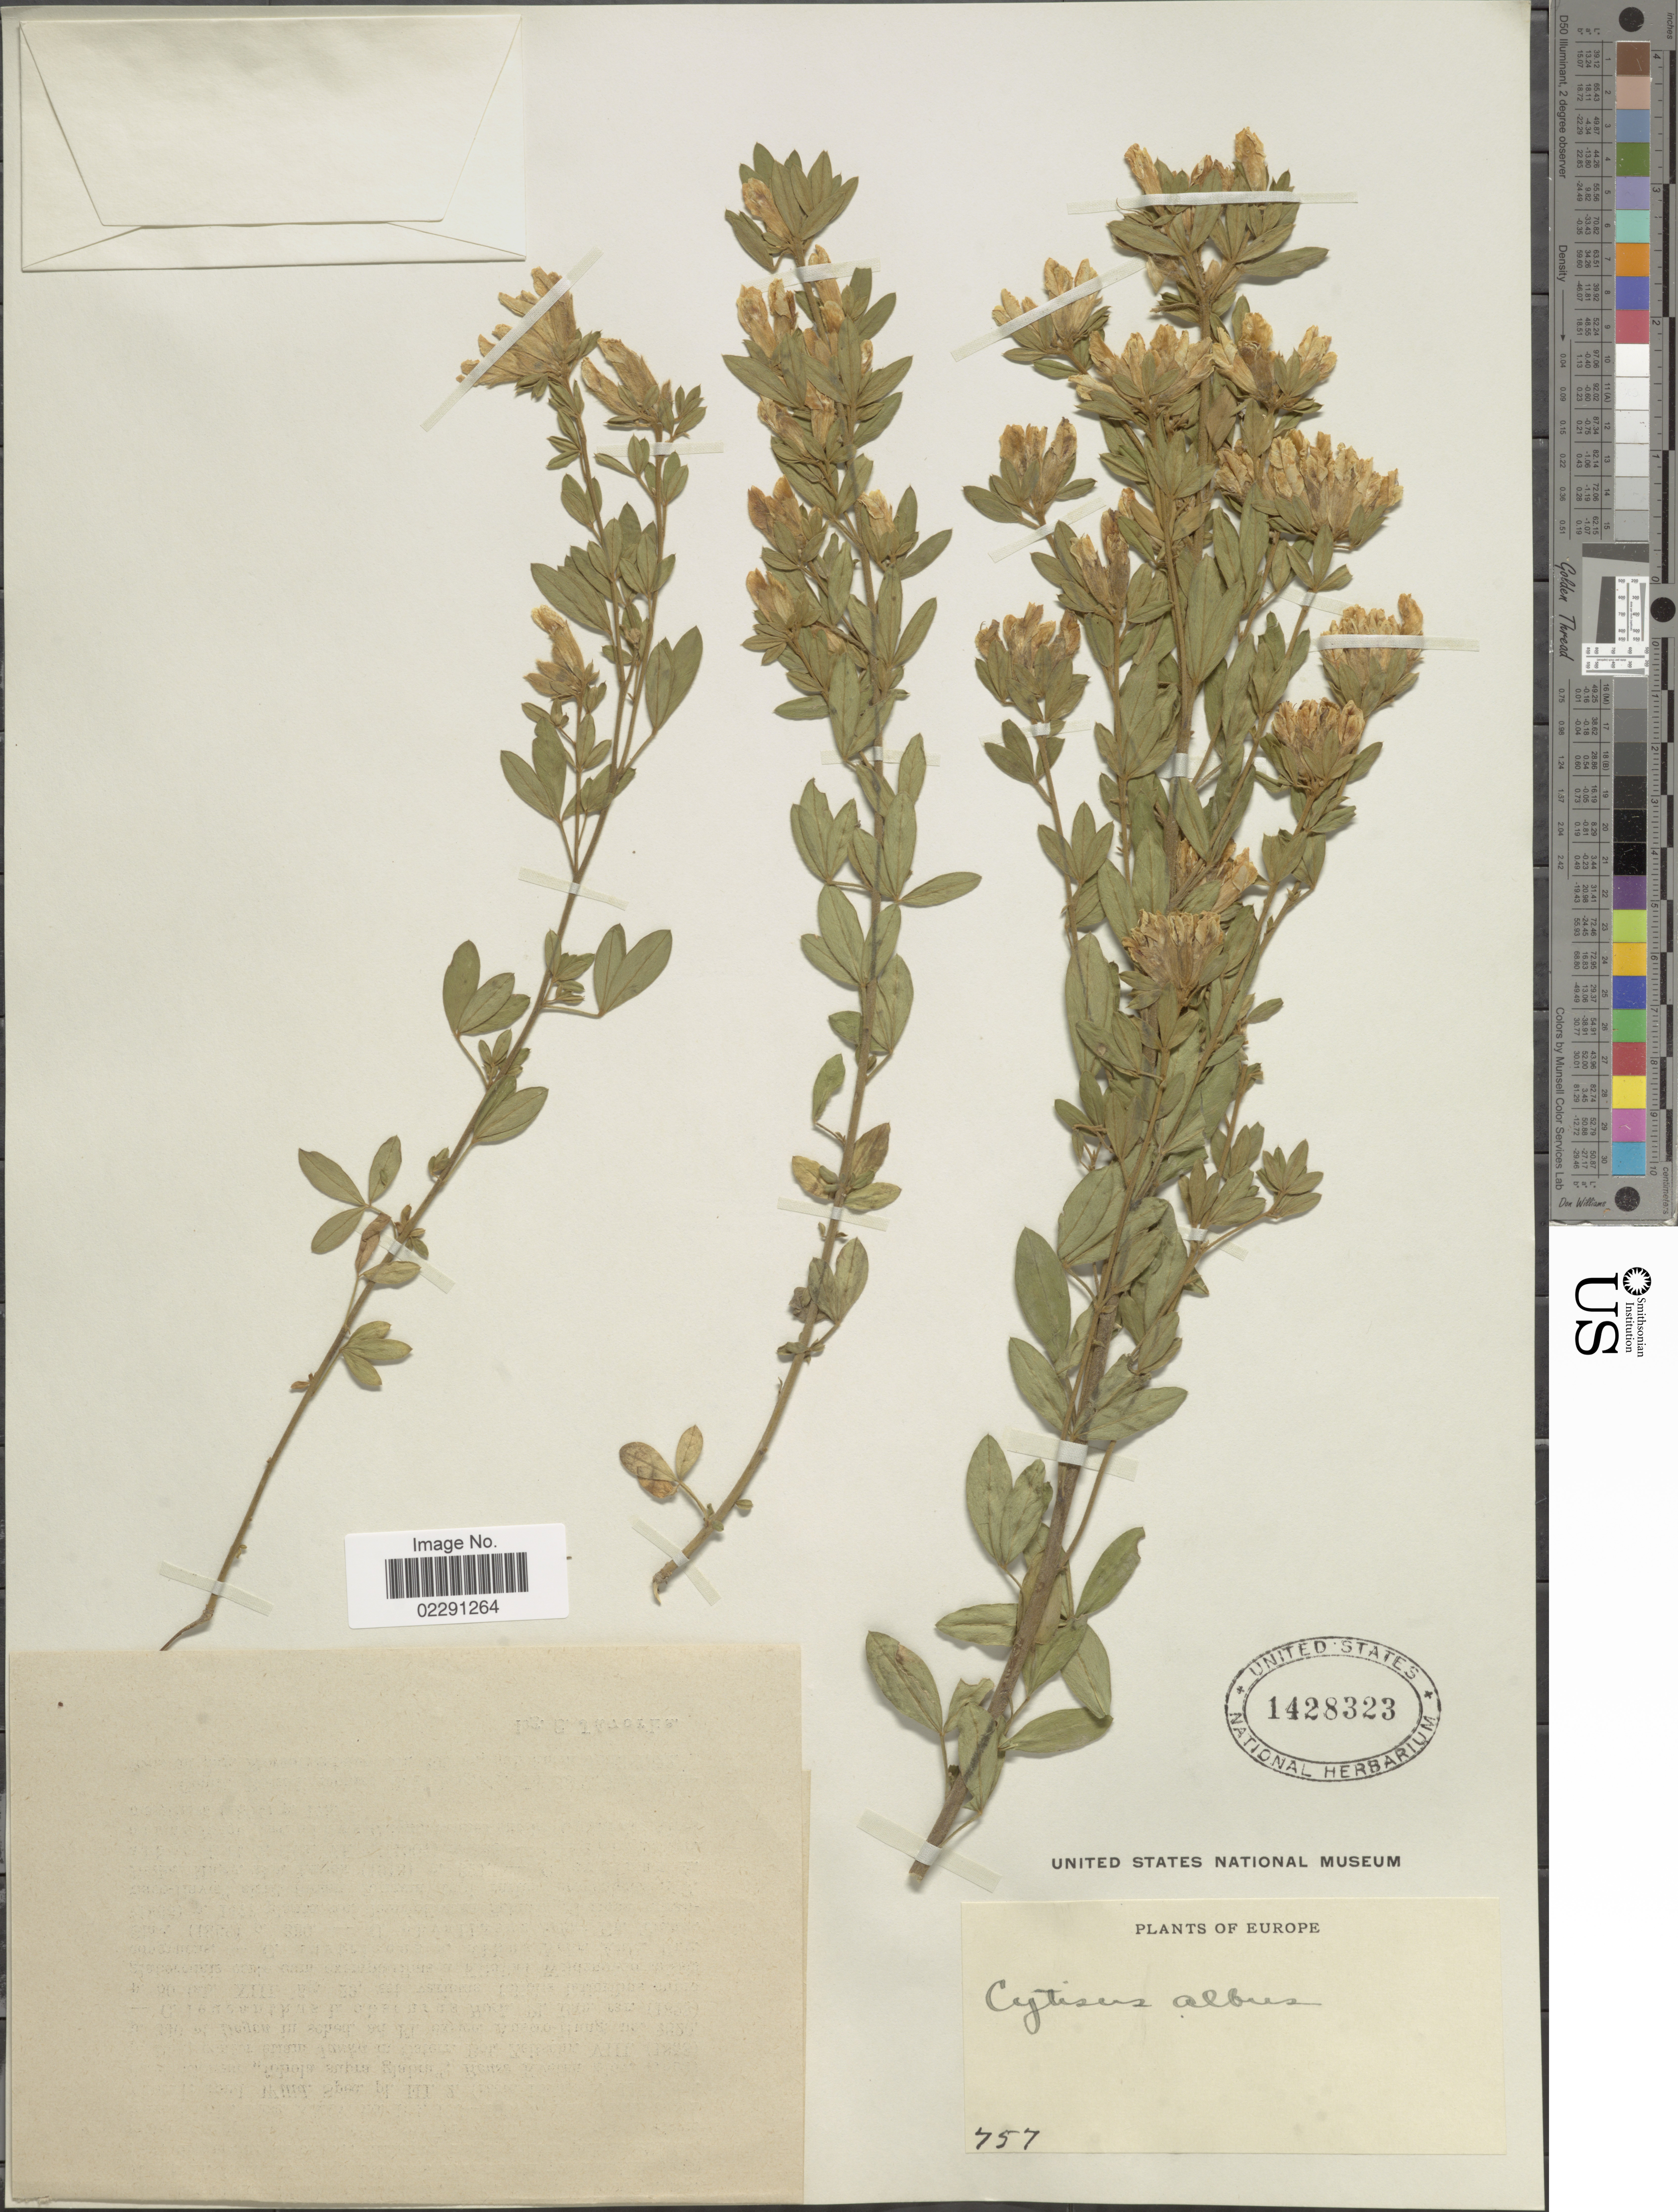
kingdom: Plantae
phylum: Tracheophyta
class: Magnoliopsida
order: Fabales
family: Fabaceae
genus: Cytisus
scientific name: Cytisus albus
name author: Hacq.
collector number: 757*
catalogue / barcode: US 1428323